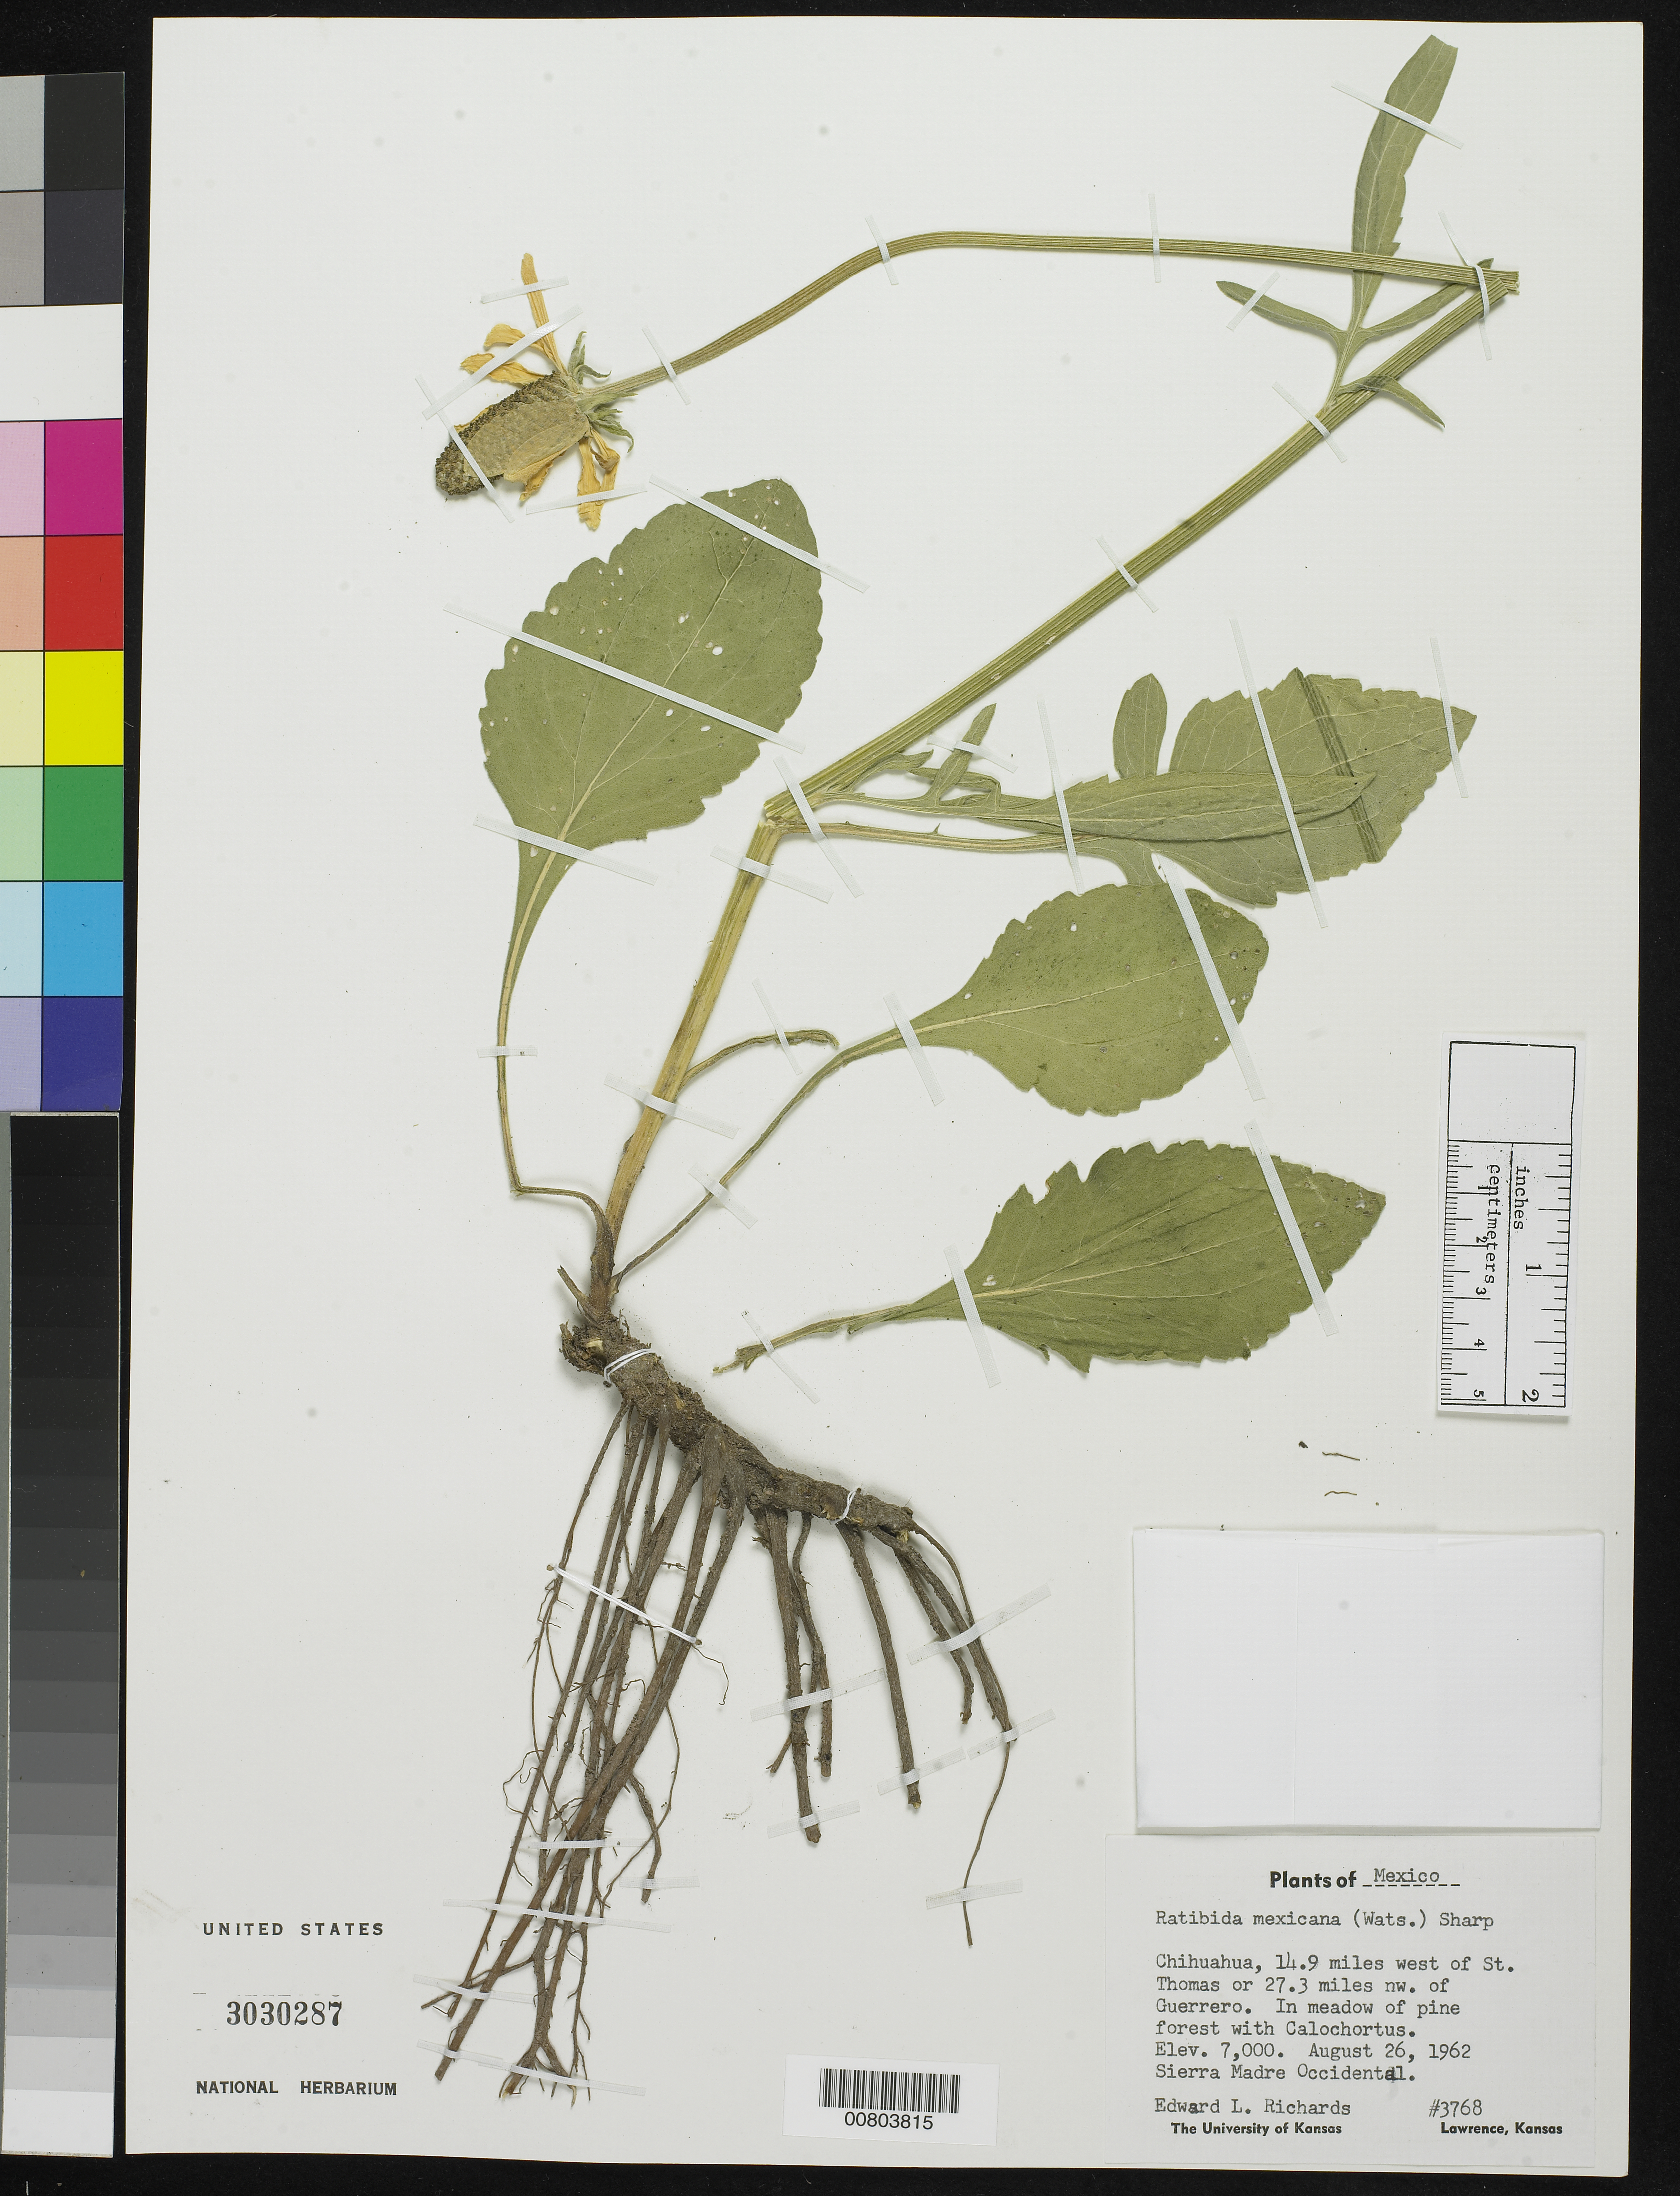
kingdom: Plantae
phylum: Tracheophyta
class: Magnoliopsida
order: Asterales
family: Asteraceae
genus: Ratibida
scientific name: Ratibida mexicana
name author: (S. Watson) W.M. Sharp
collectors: E. Richards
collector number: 3768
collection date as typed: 26 Aug 1962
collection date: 1962-08-26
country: Mexico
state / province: Chihuahua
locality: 14.9 miles west of St. Thomas or 27.3 miles NW of Guerrero.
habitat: In meadow of Pine forest with Calochortus.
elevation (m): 2134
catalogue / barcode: US 3030287